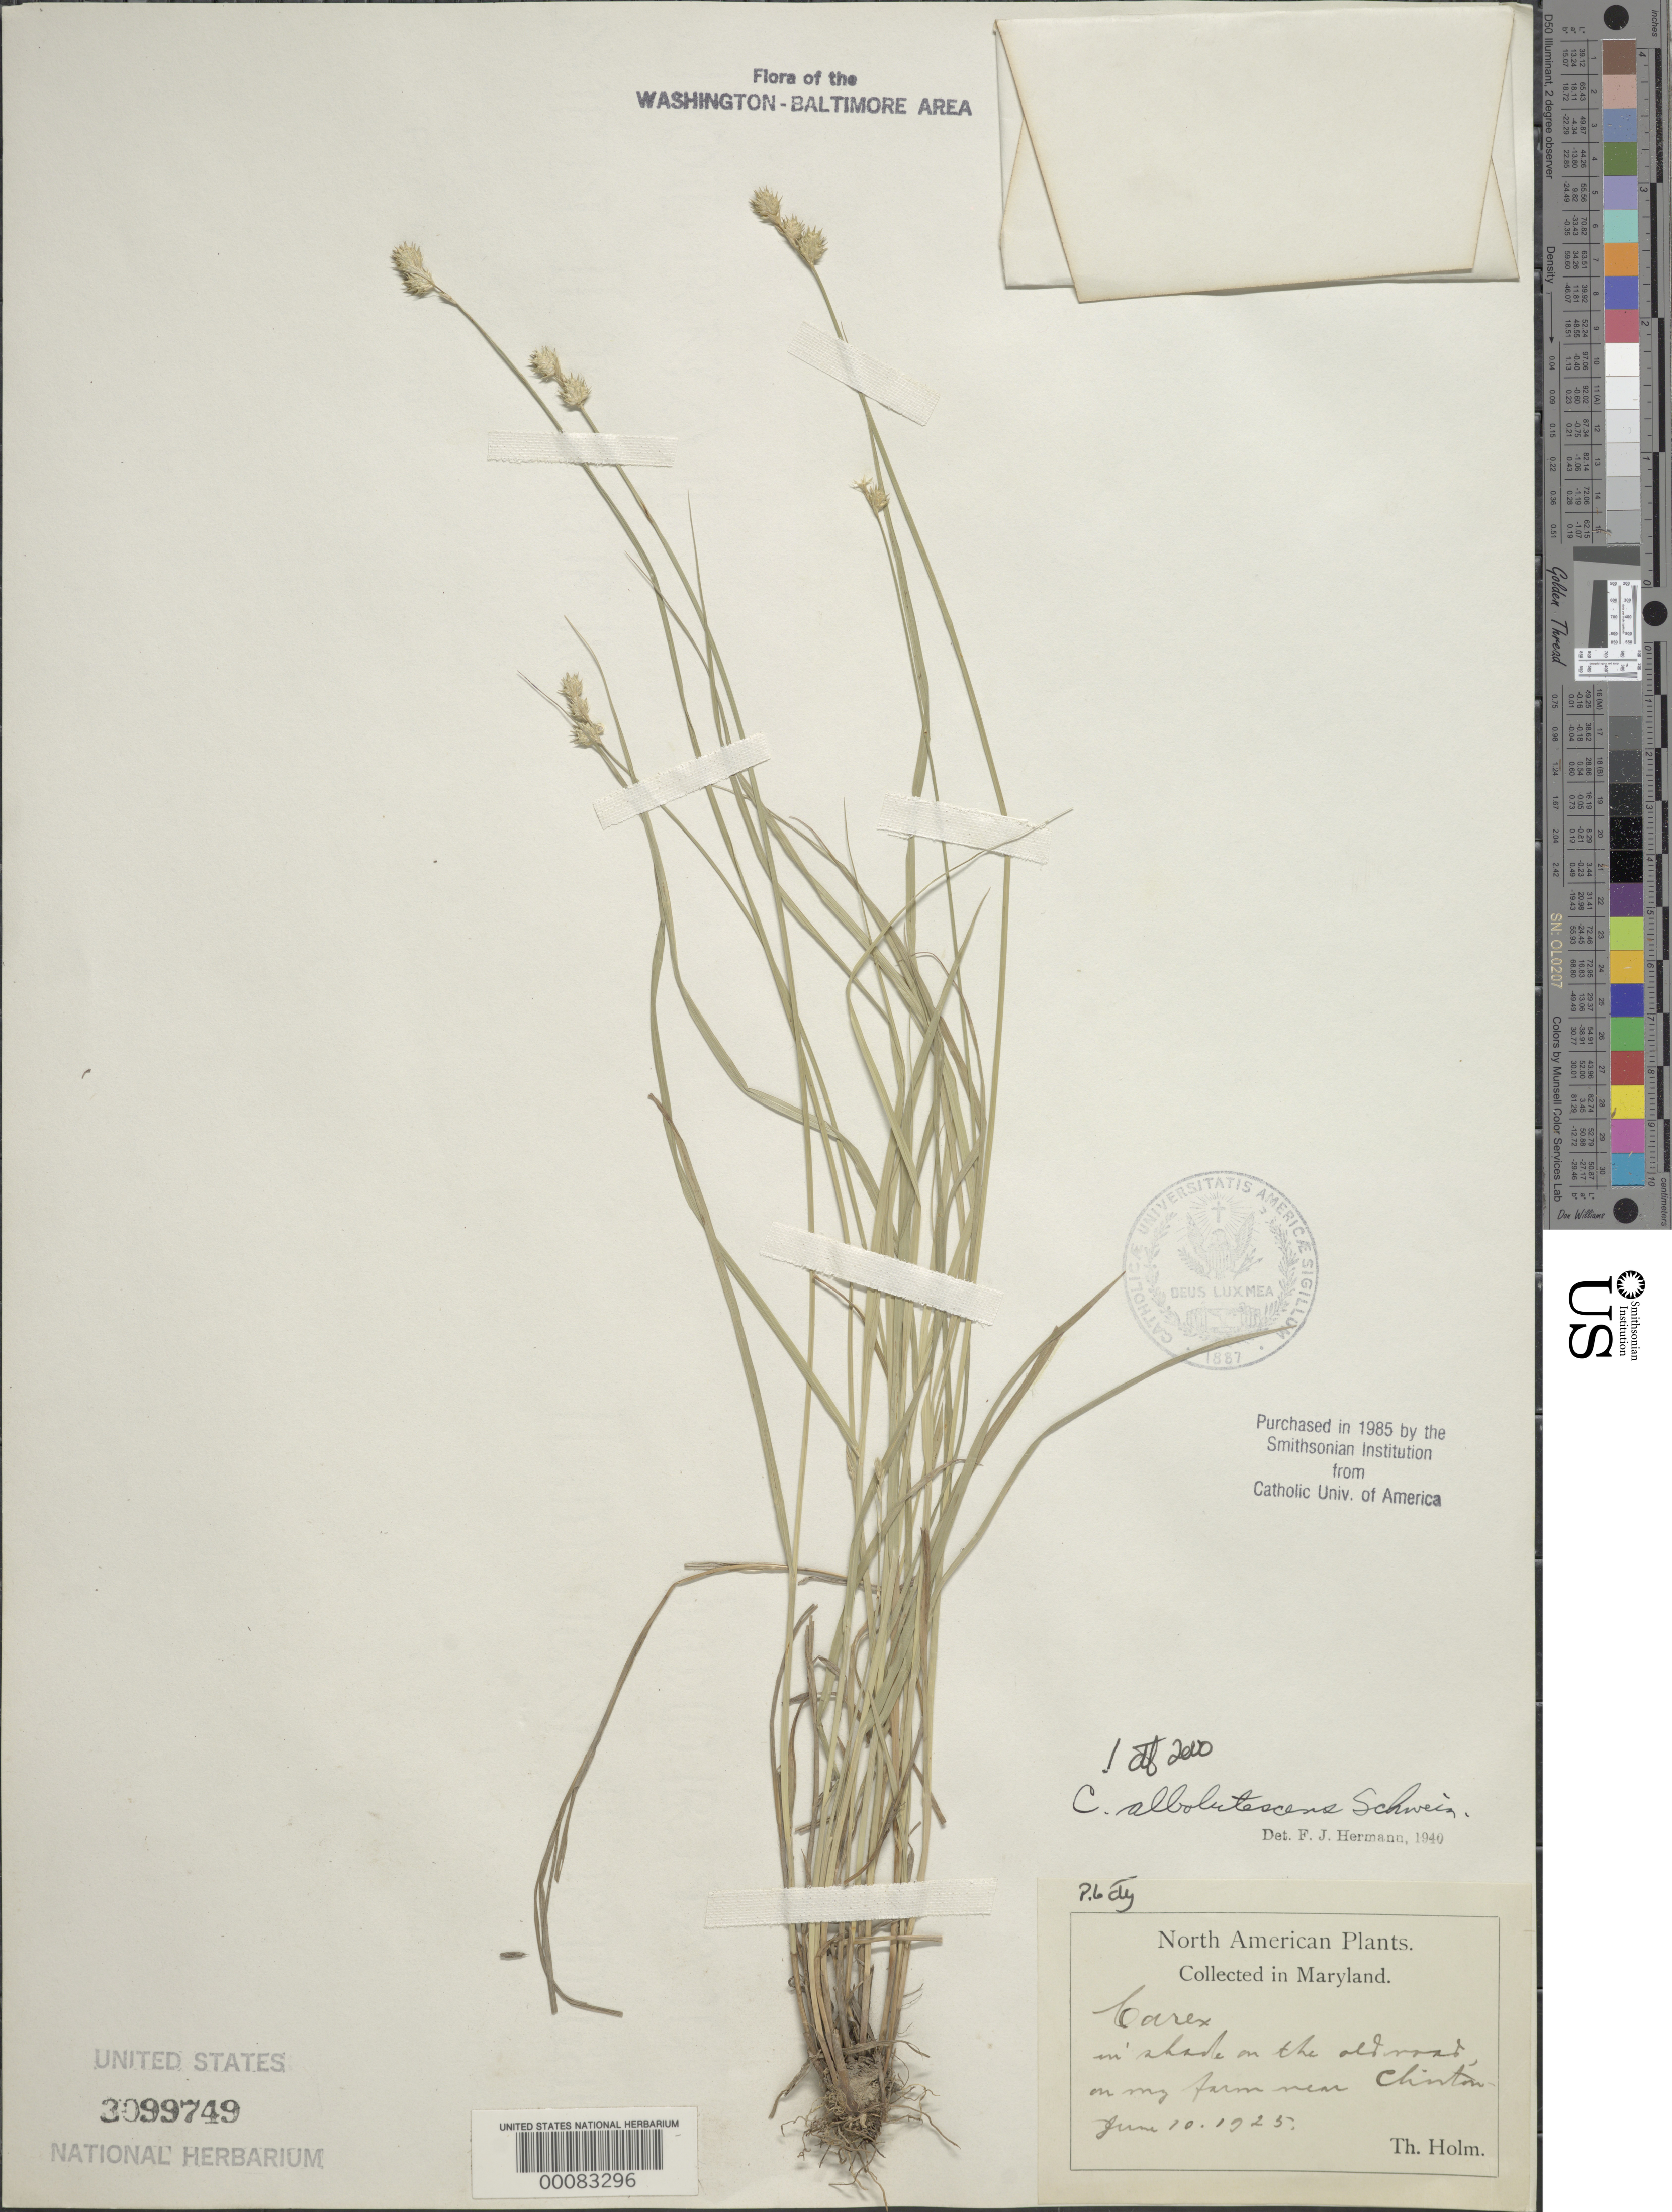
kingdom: Plantae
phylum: Tracheophyta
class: Liliopsida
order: Poales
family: Cyperaceae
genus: Carex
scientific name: Carex albolutescens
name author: Schwein.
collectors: T. Holm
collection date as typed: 10 Jun 1925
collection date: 1925-06-10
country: United States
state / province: Maryland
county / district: Prince George's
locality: Near Clinton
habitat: Old road in shade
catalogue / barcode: US 3099749